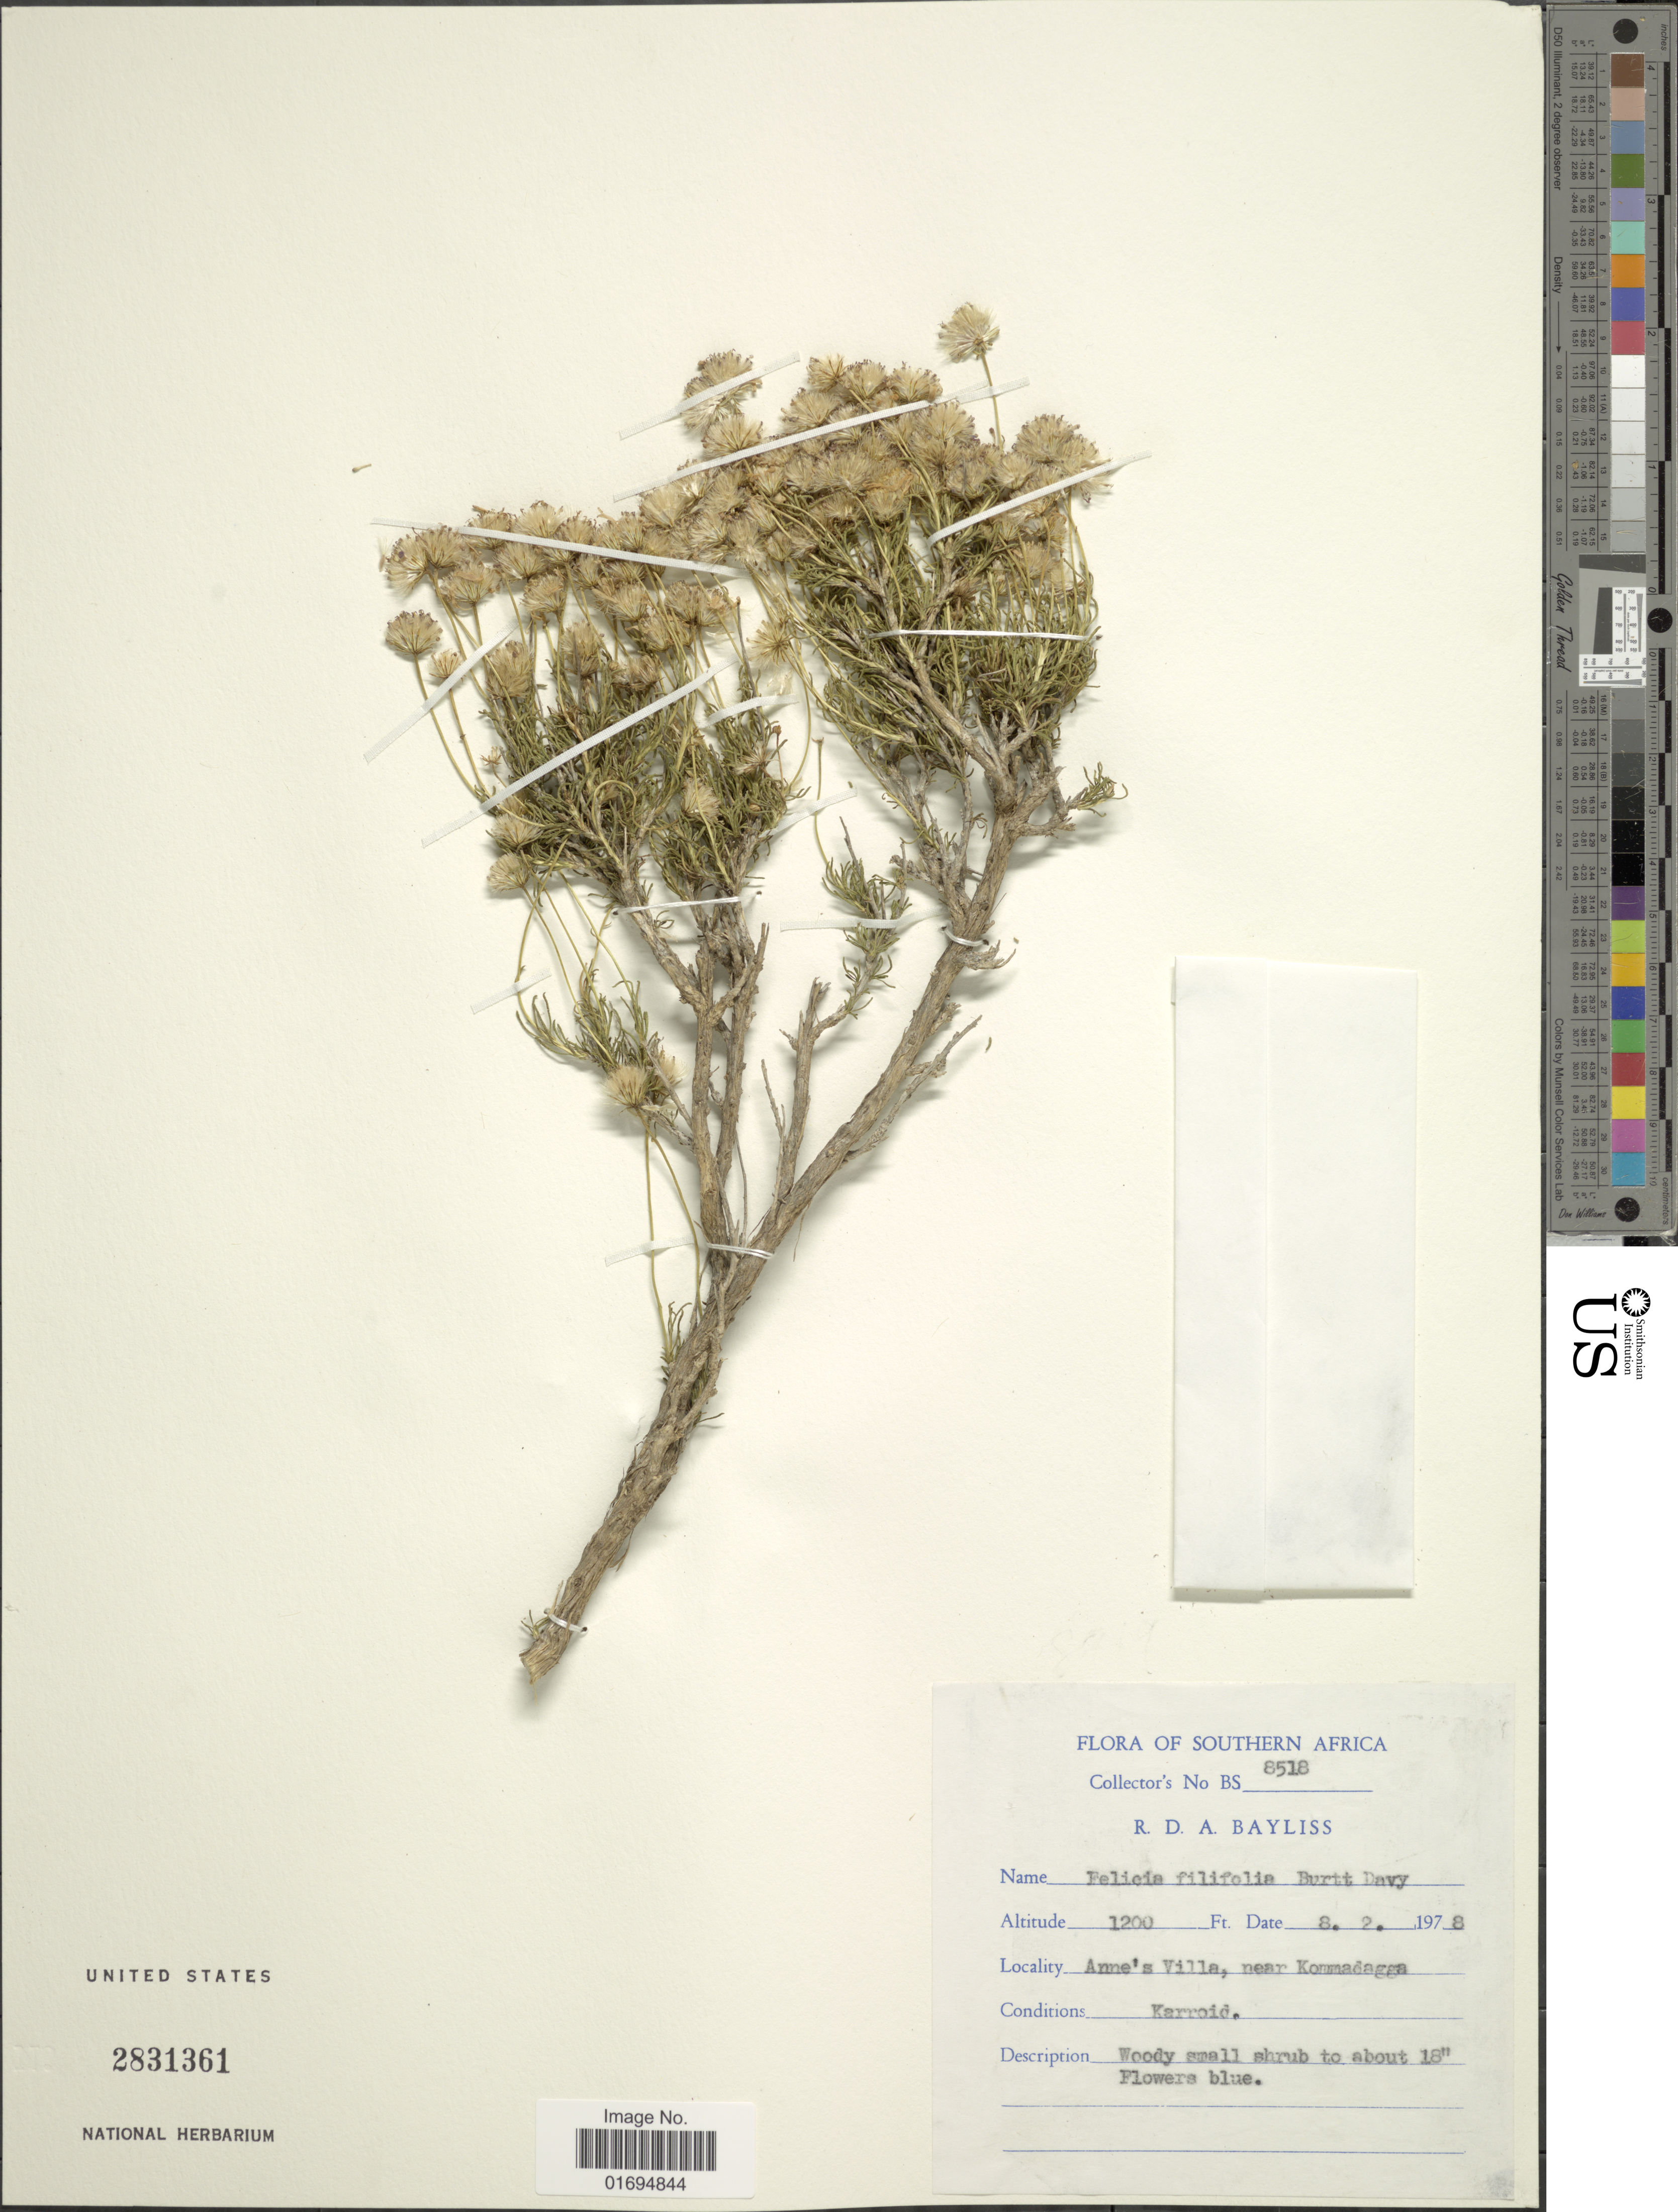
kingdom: Plantae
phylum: Tracheophyta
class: Magnoliopsida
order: Asterales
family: Asteraceae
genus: Felicia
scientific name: Felicia filifolia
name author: (Vent.) Burtt Davy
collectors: R. Bayliss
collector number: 8518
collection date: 1978-02-08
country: South Africa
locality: Southern Africa, Anne's Villa, near Kommadagga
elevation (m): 366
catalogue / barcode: US 2831361